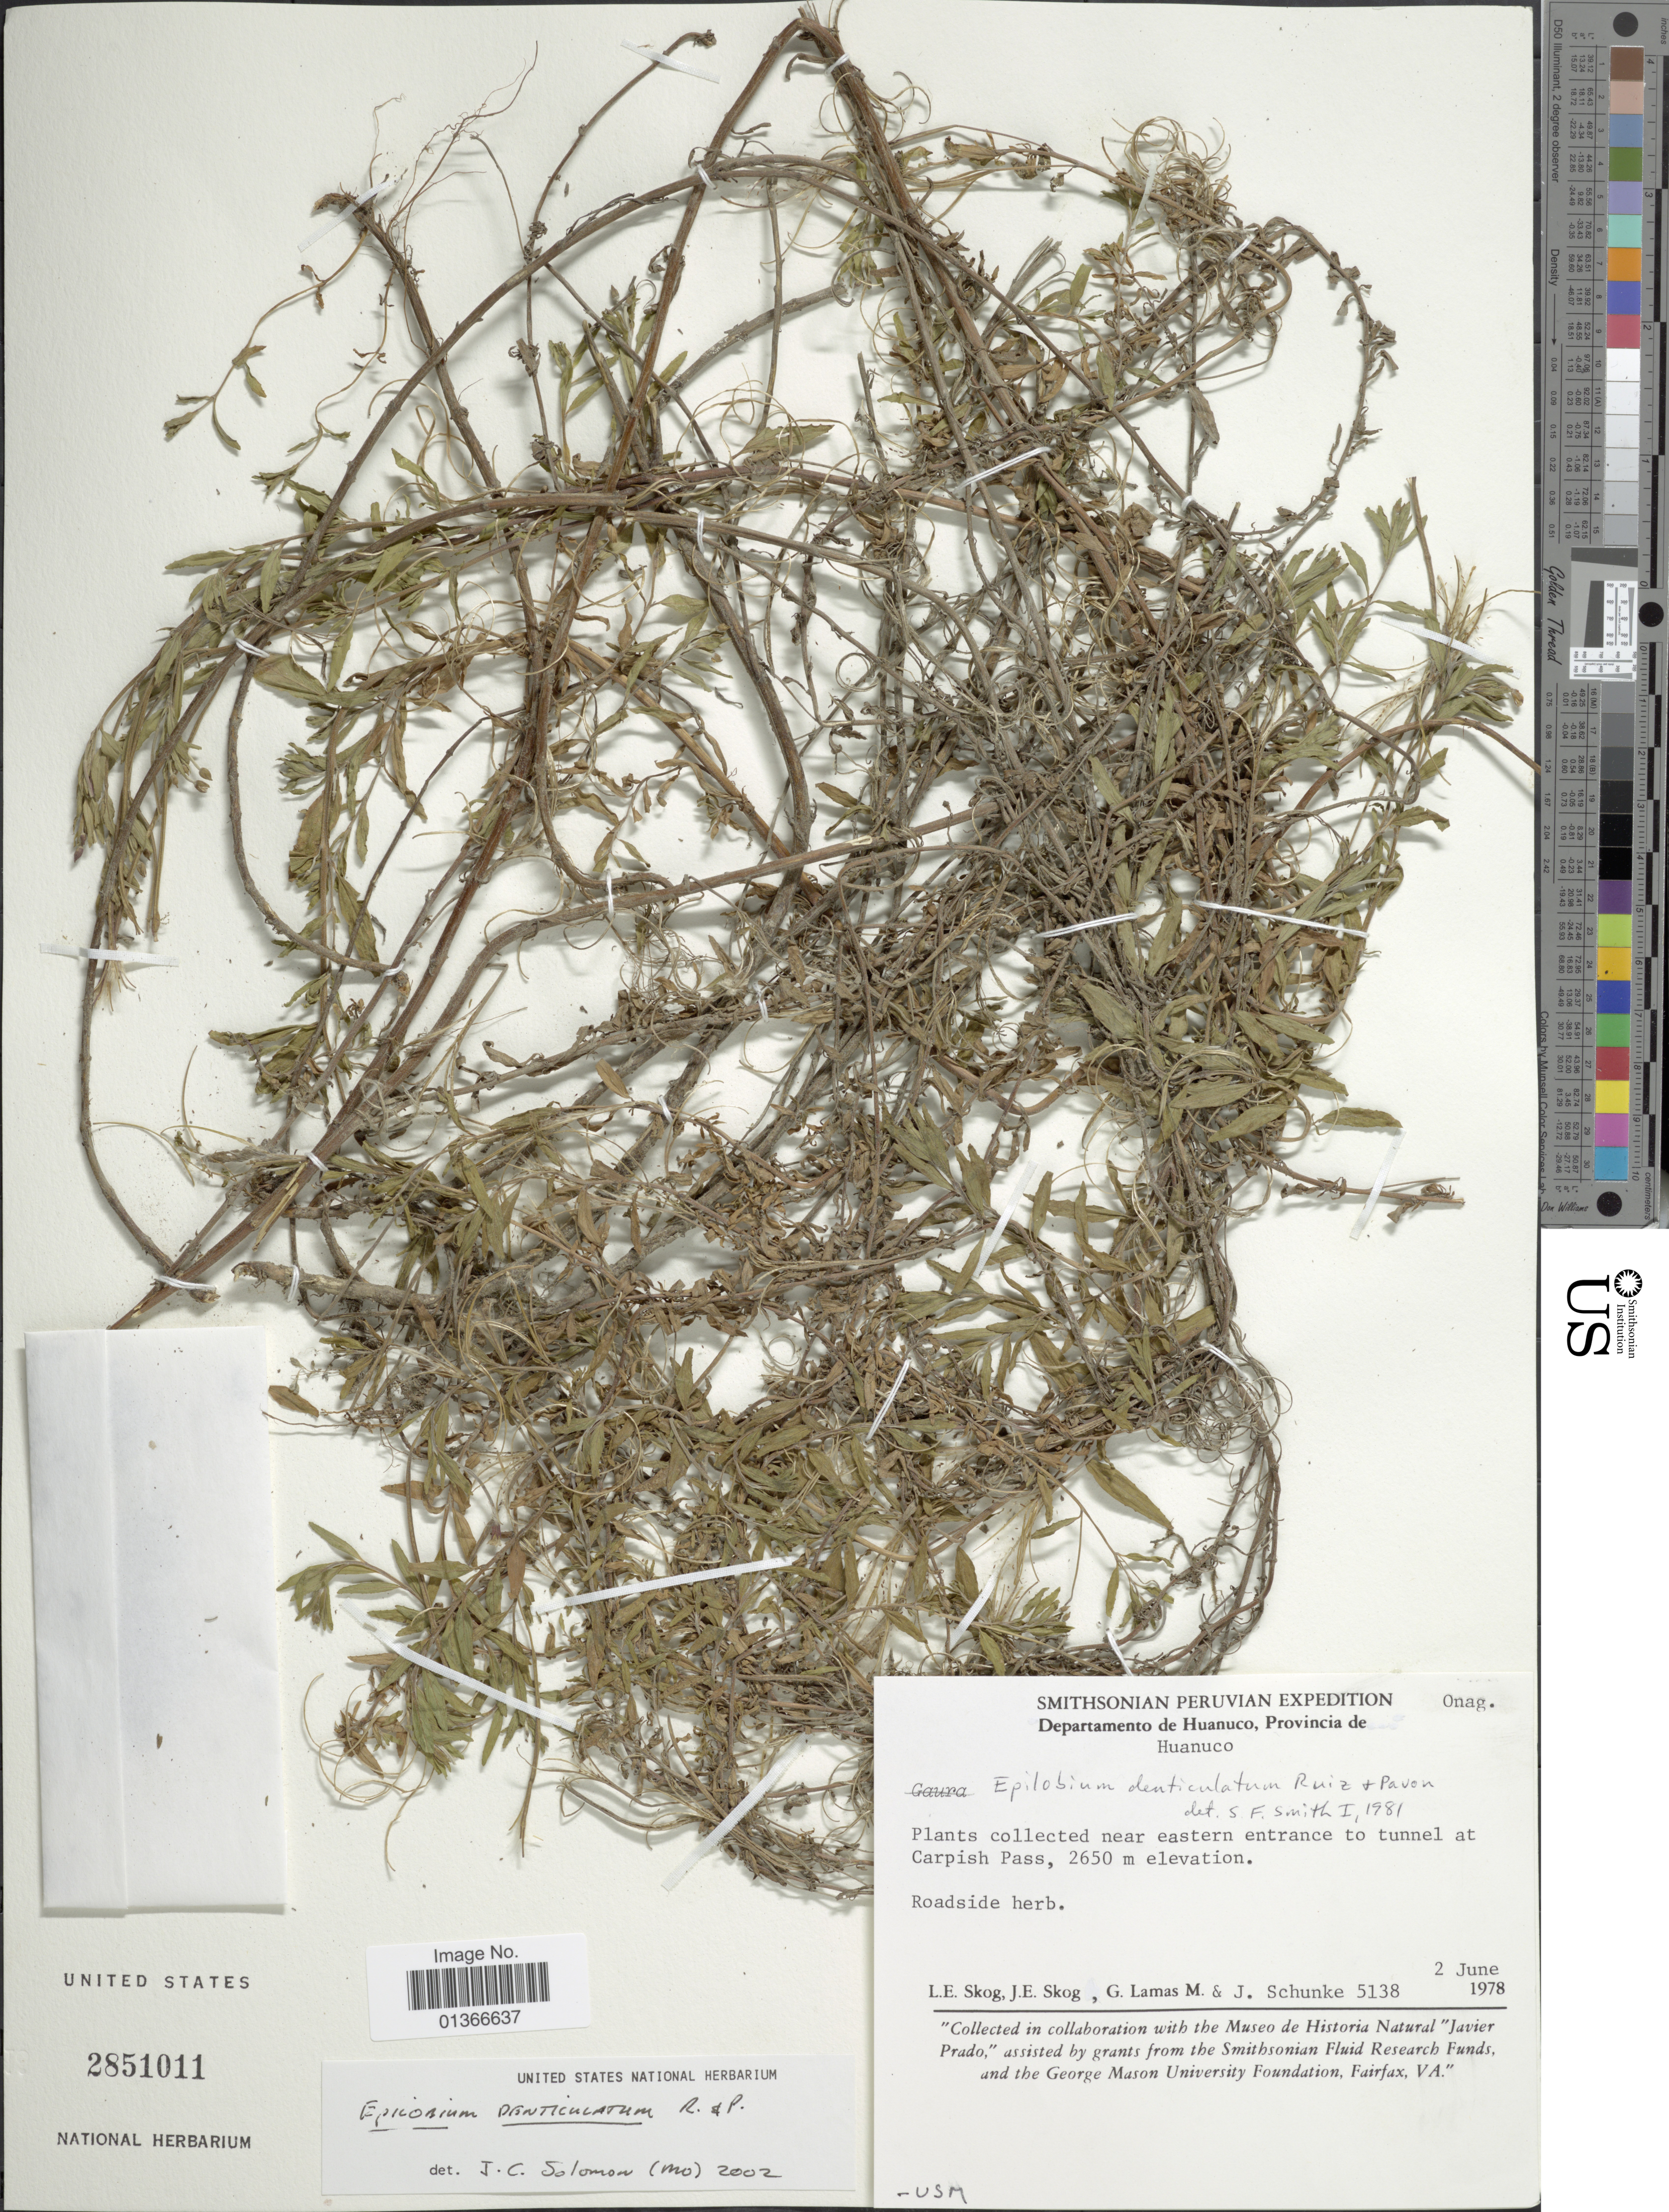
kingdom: Plantae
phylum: Tracheophyta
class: Magnoliopsida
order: Myrtales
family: Onagraceae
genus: Epilobium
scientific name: Epilobium denticulatum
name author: Ruiz & Pav.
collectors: L. E. Skog, J. E. Skog, G. Lamas M. & J. M. Schunke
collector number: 5138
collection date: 1978-06-02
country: Peru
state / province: Huánuco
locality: Plants collected near eastern entrance to tunnel at Carpish Pass.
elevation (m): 2650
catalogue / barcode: US 2851011